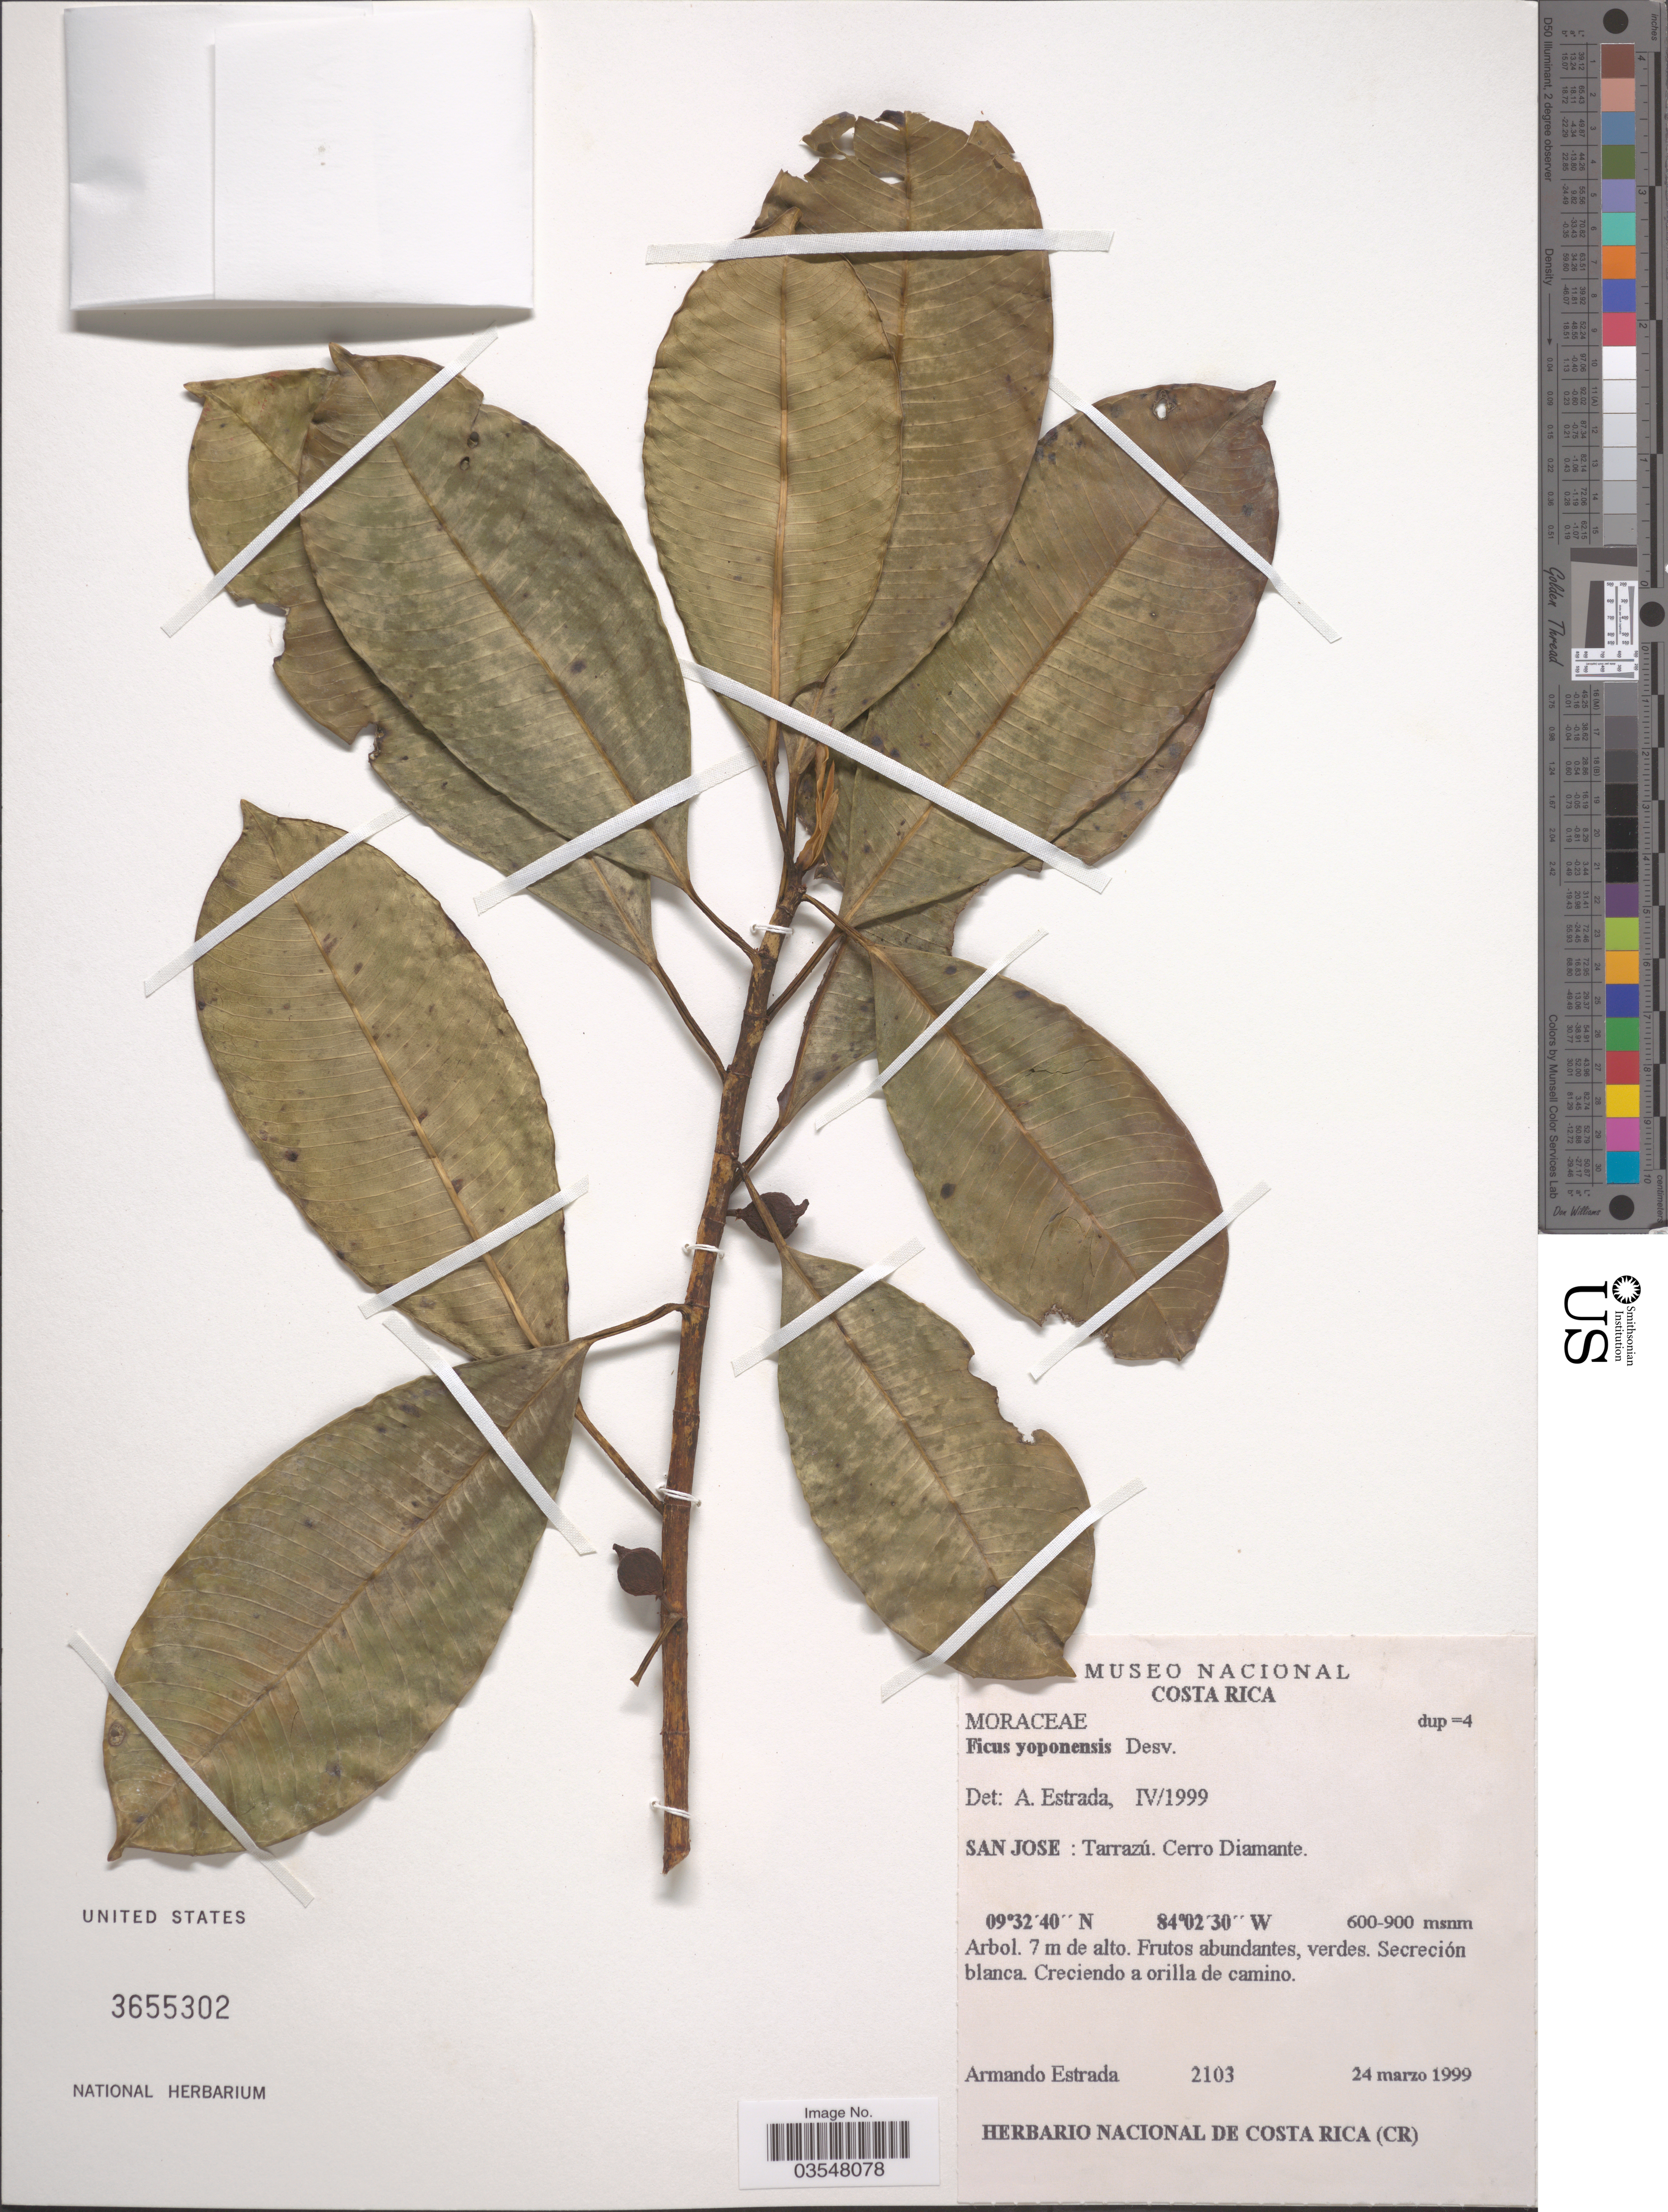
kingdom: Plantae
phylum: Tracheophyta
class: Magnoliopsida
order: Rosales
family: Moraceae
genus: Ficus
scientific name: Ficus yoponensis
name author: Desv.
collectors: A. Estrada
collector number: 2103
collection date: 1999-03-24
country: Costa Rica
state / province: San José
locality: Tarrazú. Cerro Diamante.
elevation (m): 600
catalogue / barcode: US 3655302